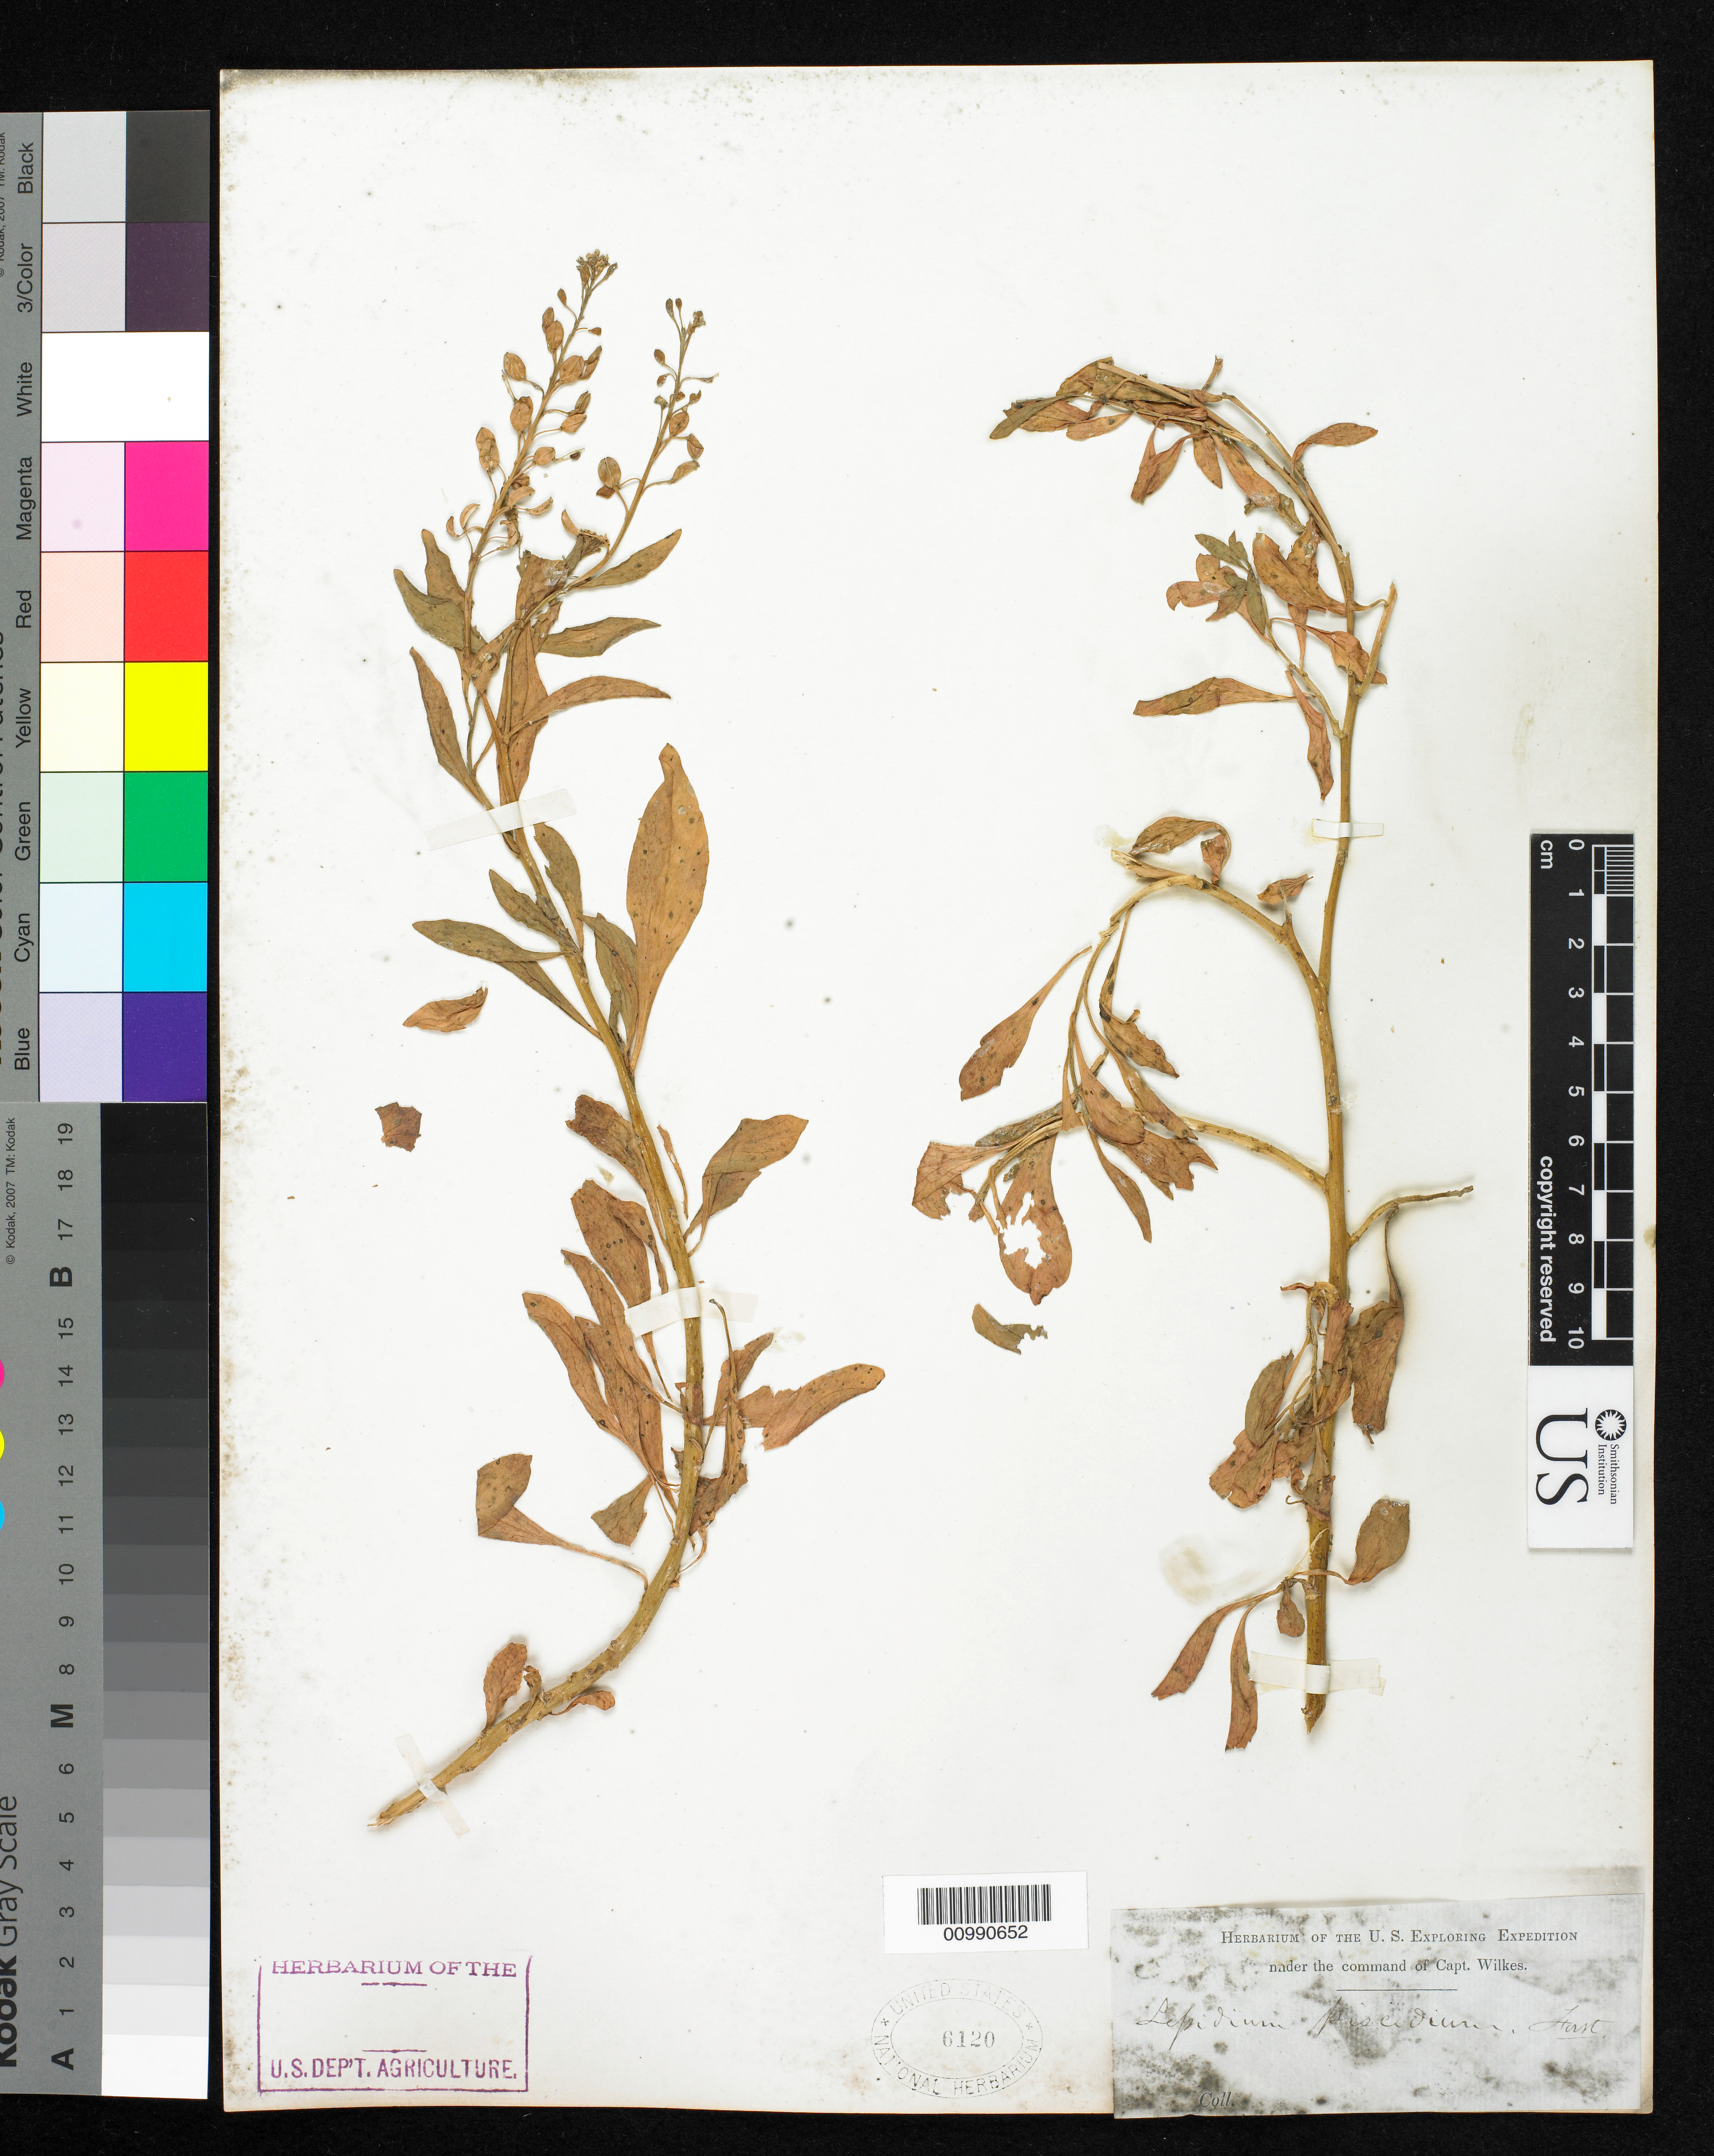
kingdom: Plantae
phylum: Tracheophyta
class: Magnoliopsida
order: Brassicales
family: Brassicaceae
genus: Lepidium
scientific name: Lepidium piscidium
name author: G. Forst.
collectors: Wilkes Explor. Exped.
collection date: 1838/1842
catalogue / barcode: US 6120